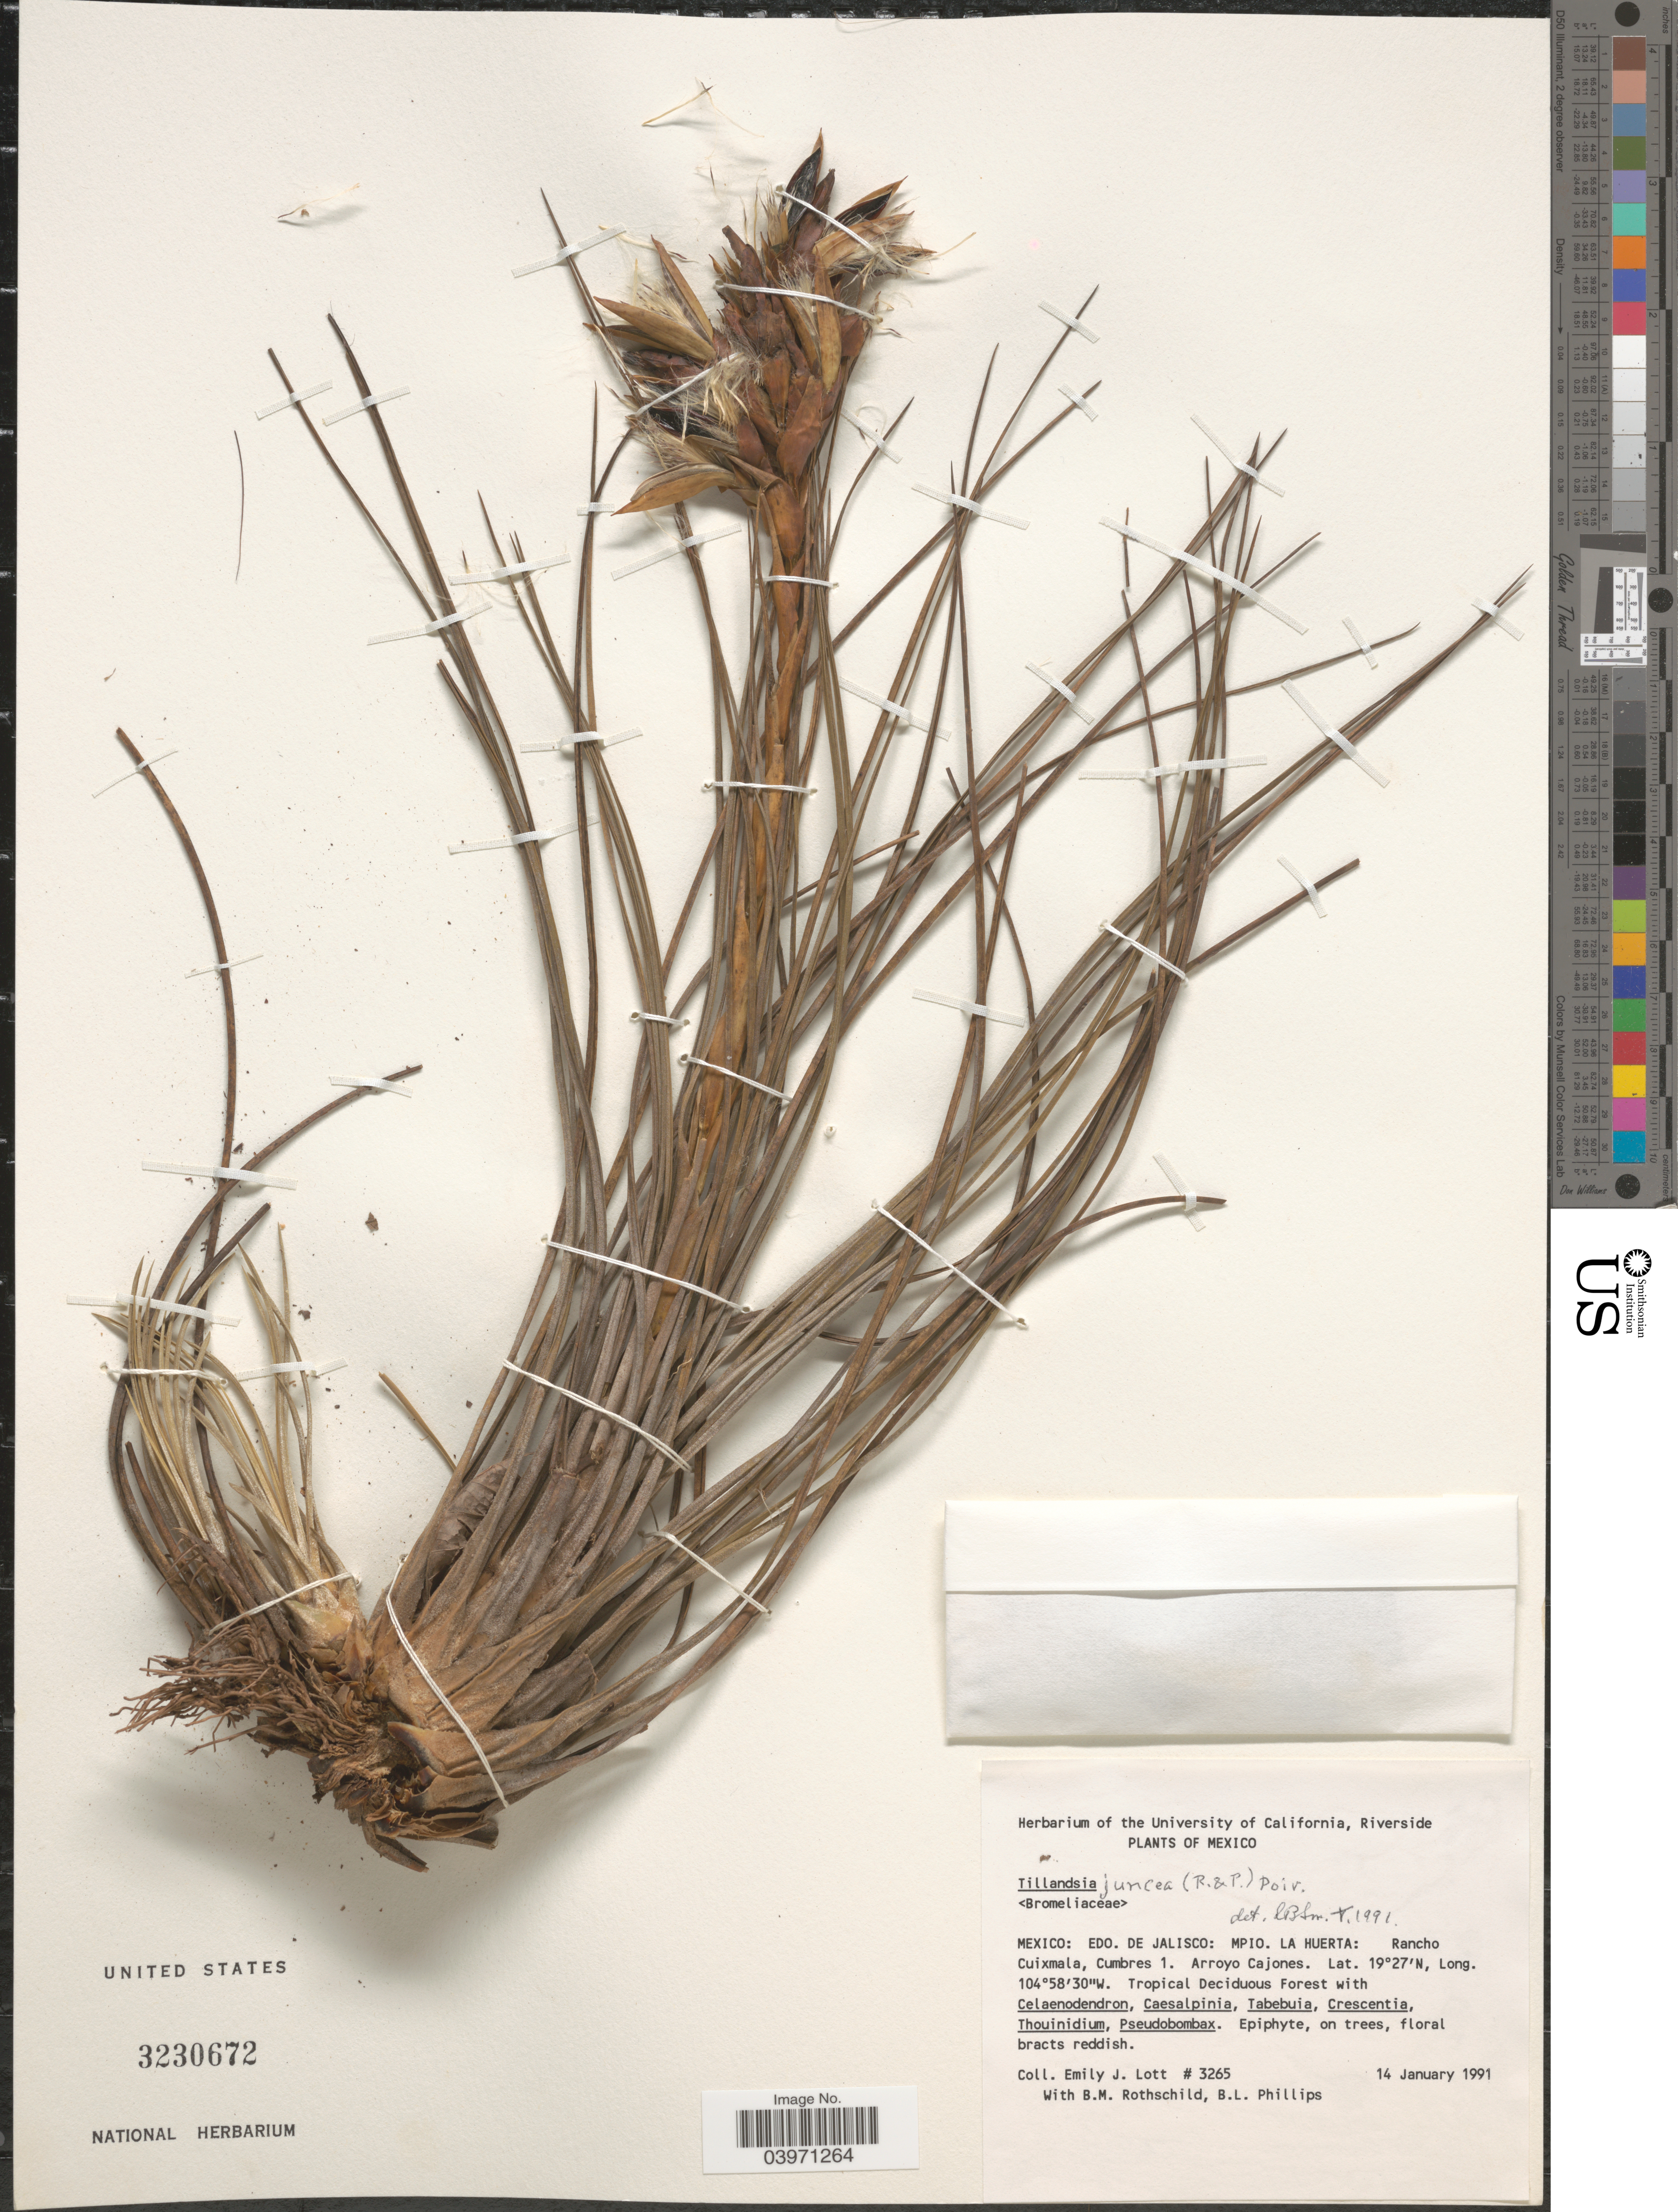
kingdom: Plantae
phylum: Tracheophyta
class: Liliopsida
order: Poales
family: Bromeliaceae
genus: Tillandsia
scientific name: Tillandsia juncea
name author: (Ruiz & Pav.) Poir.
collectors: E. J. Lott, B. Rothschild & B. L. Phillips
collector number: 3265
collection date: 1991-01-14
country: Mexico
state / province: Jalisco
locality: Edo. de Jalisco: Mpio. La Huerta: Rancho Cuixmala, Cumbres 1, Arroyo Cajones.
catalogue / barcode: US 3230672